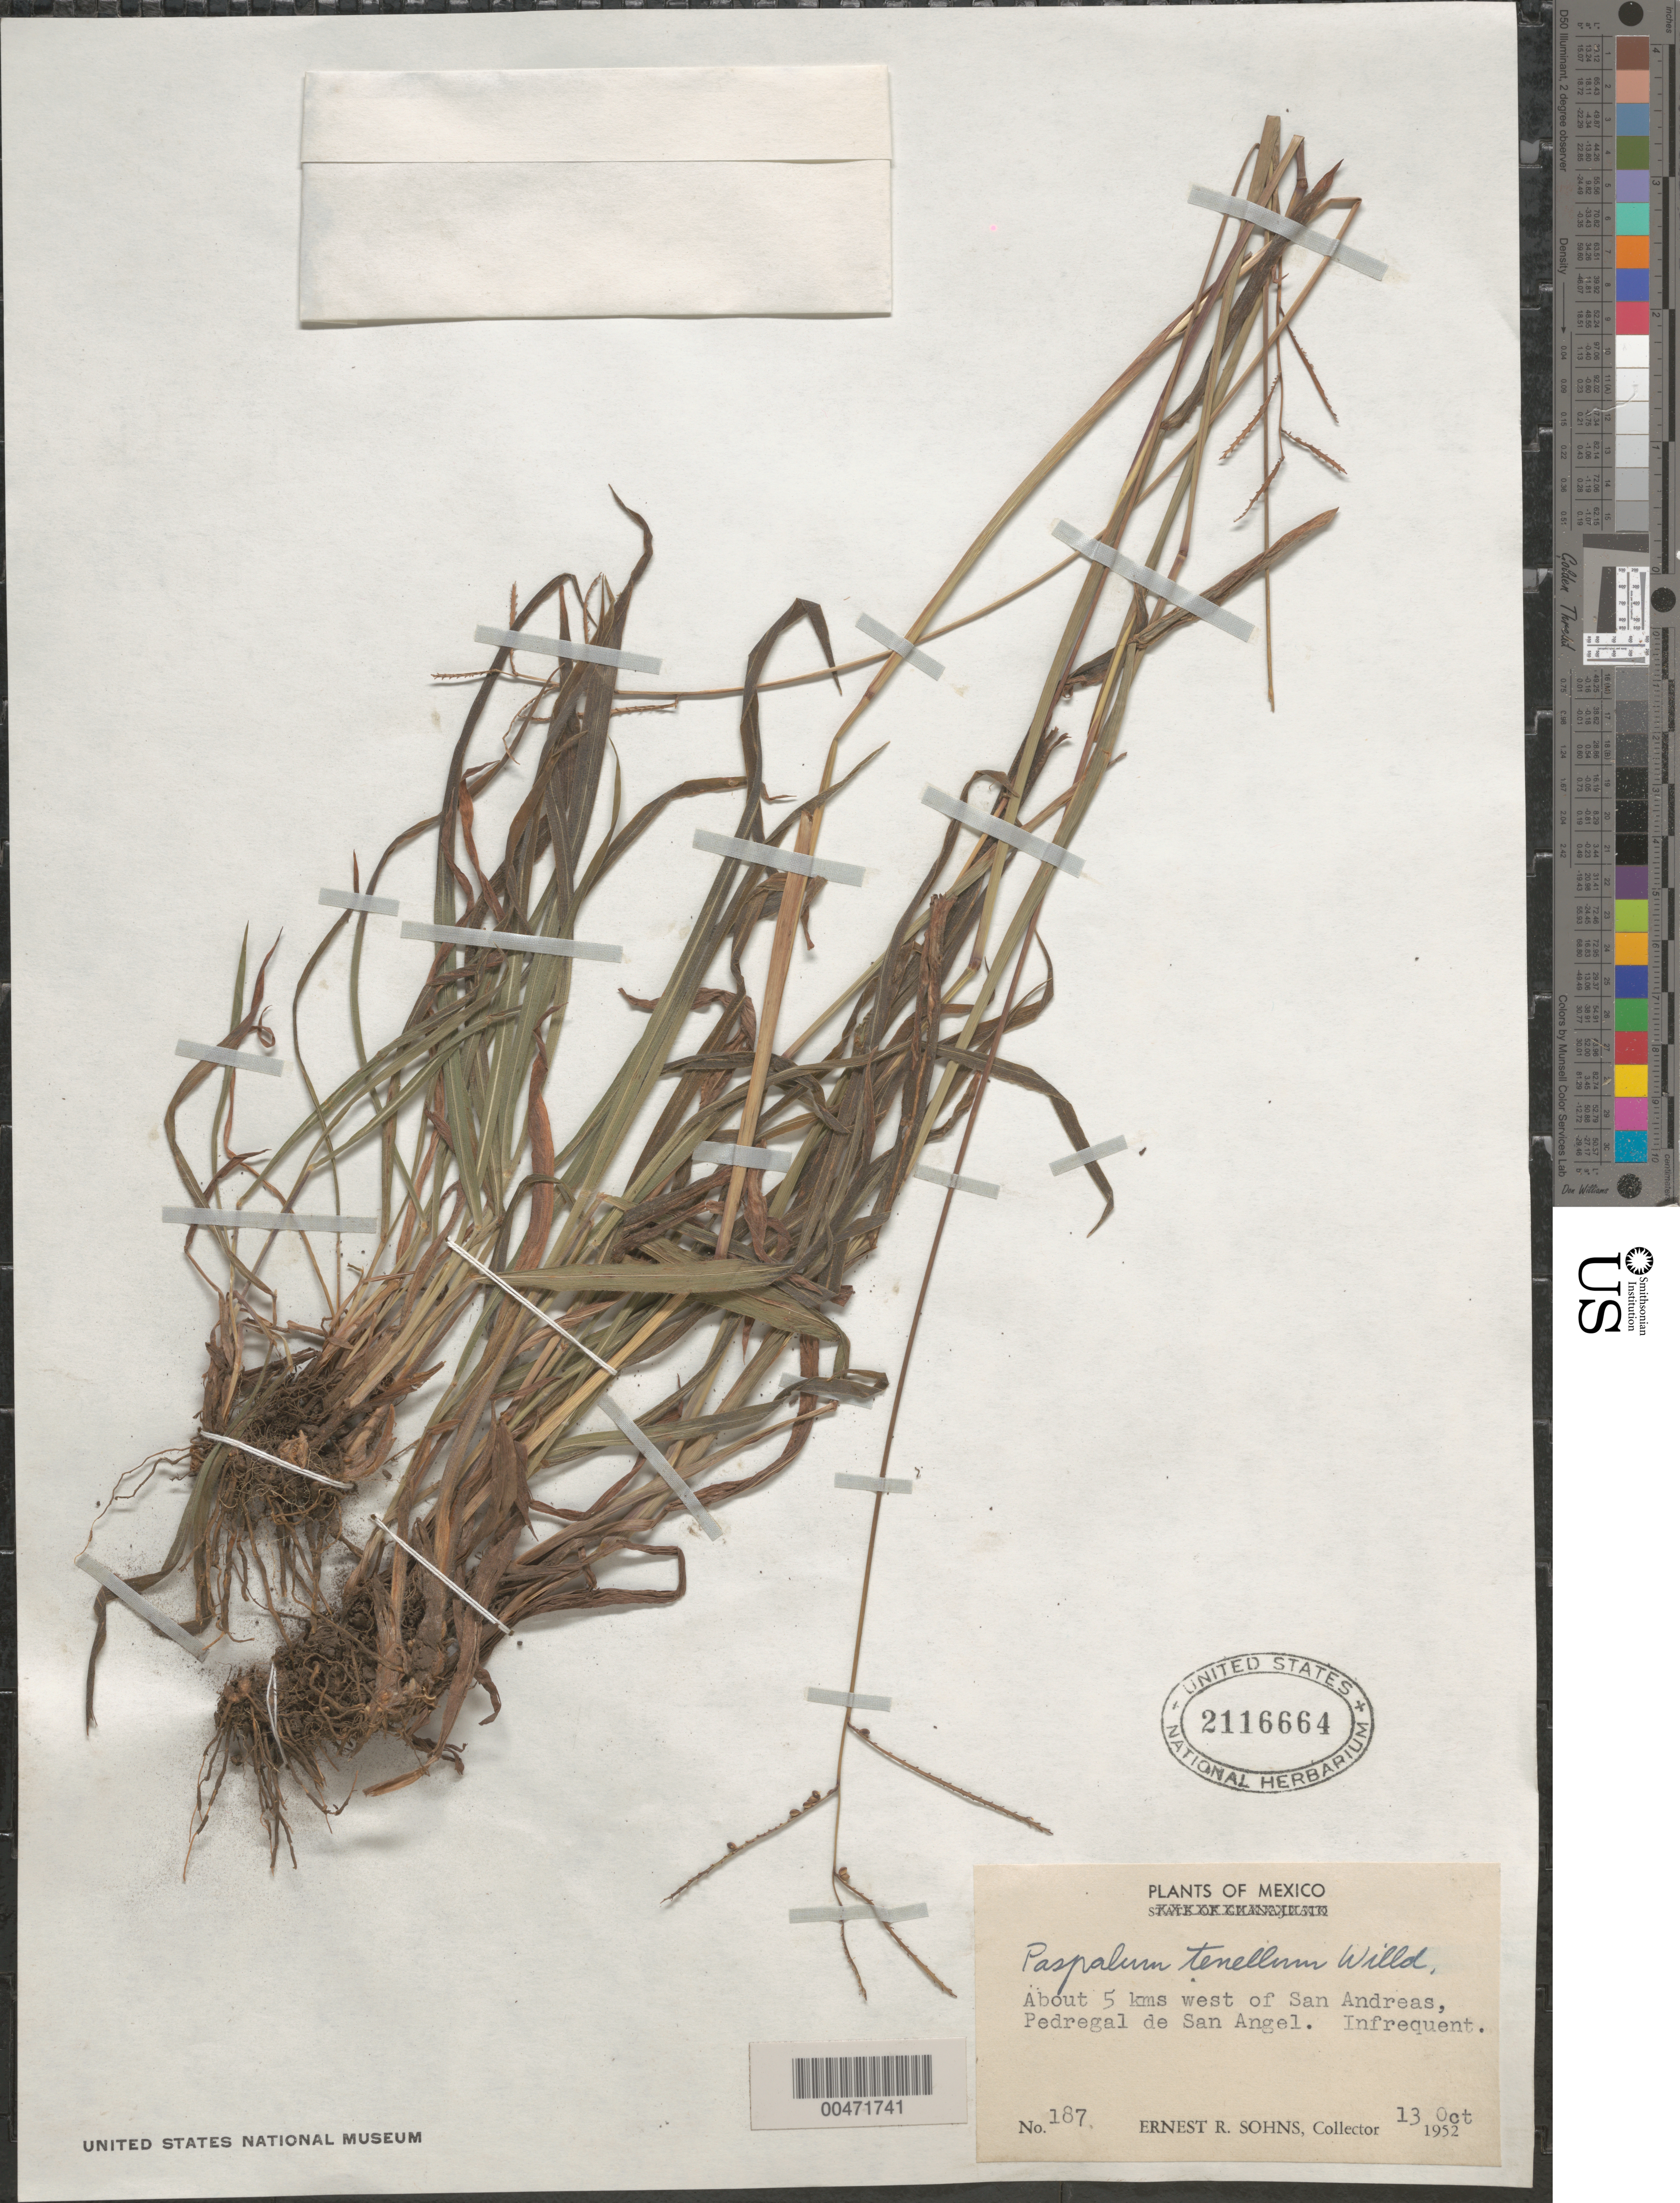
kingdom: Plantae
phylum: Tracheophyta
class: Liliopsida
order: Poales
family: Poaceae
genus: Paspalum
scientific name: Paspalum tenellum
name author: Willd.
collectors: E. R. Sohns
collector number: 187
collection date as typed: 13 Oct 1952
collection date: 1952-10-13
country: Mexico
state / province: Distrito Federal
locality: About 5 km W of San Andreas, Pedregal de San Angel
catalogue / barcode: US 2116664